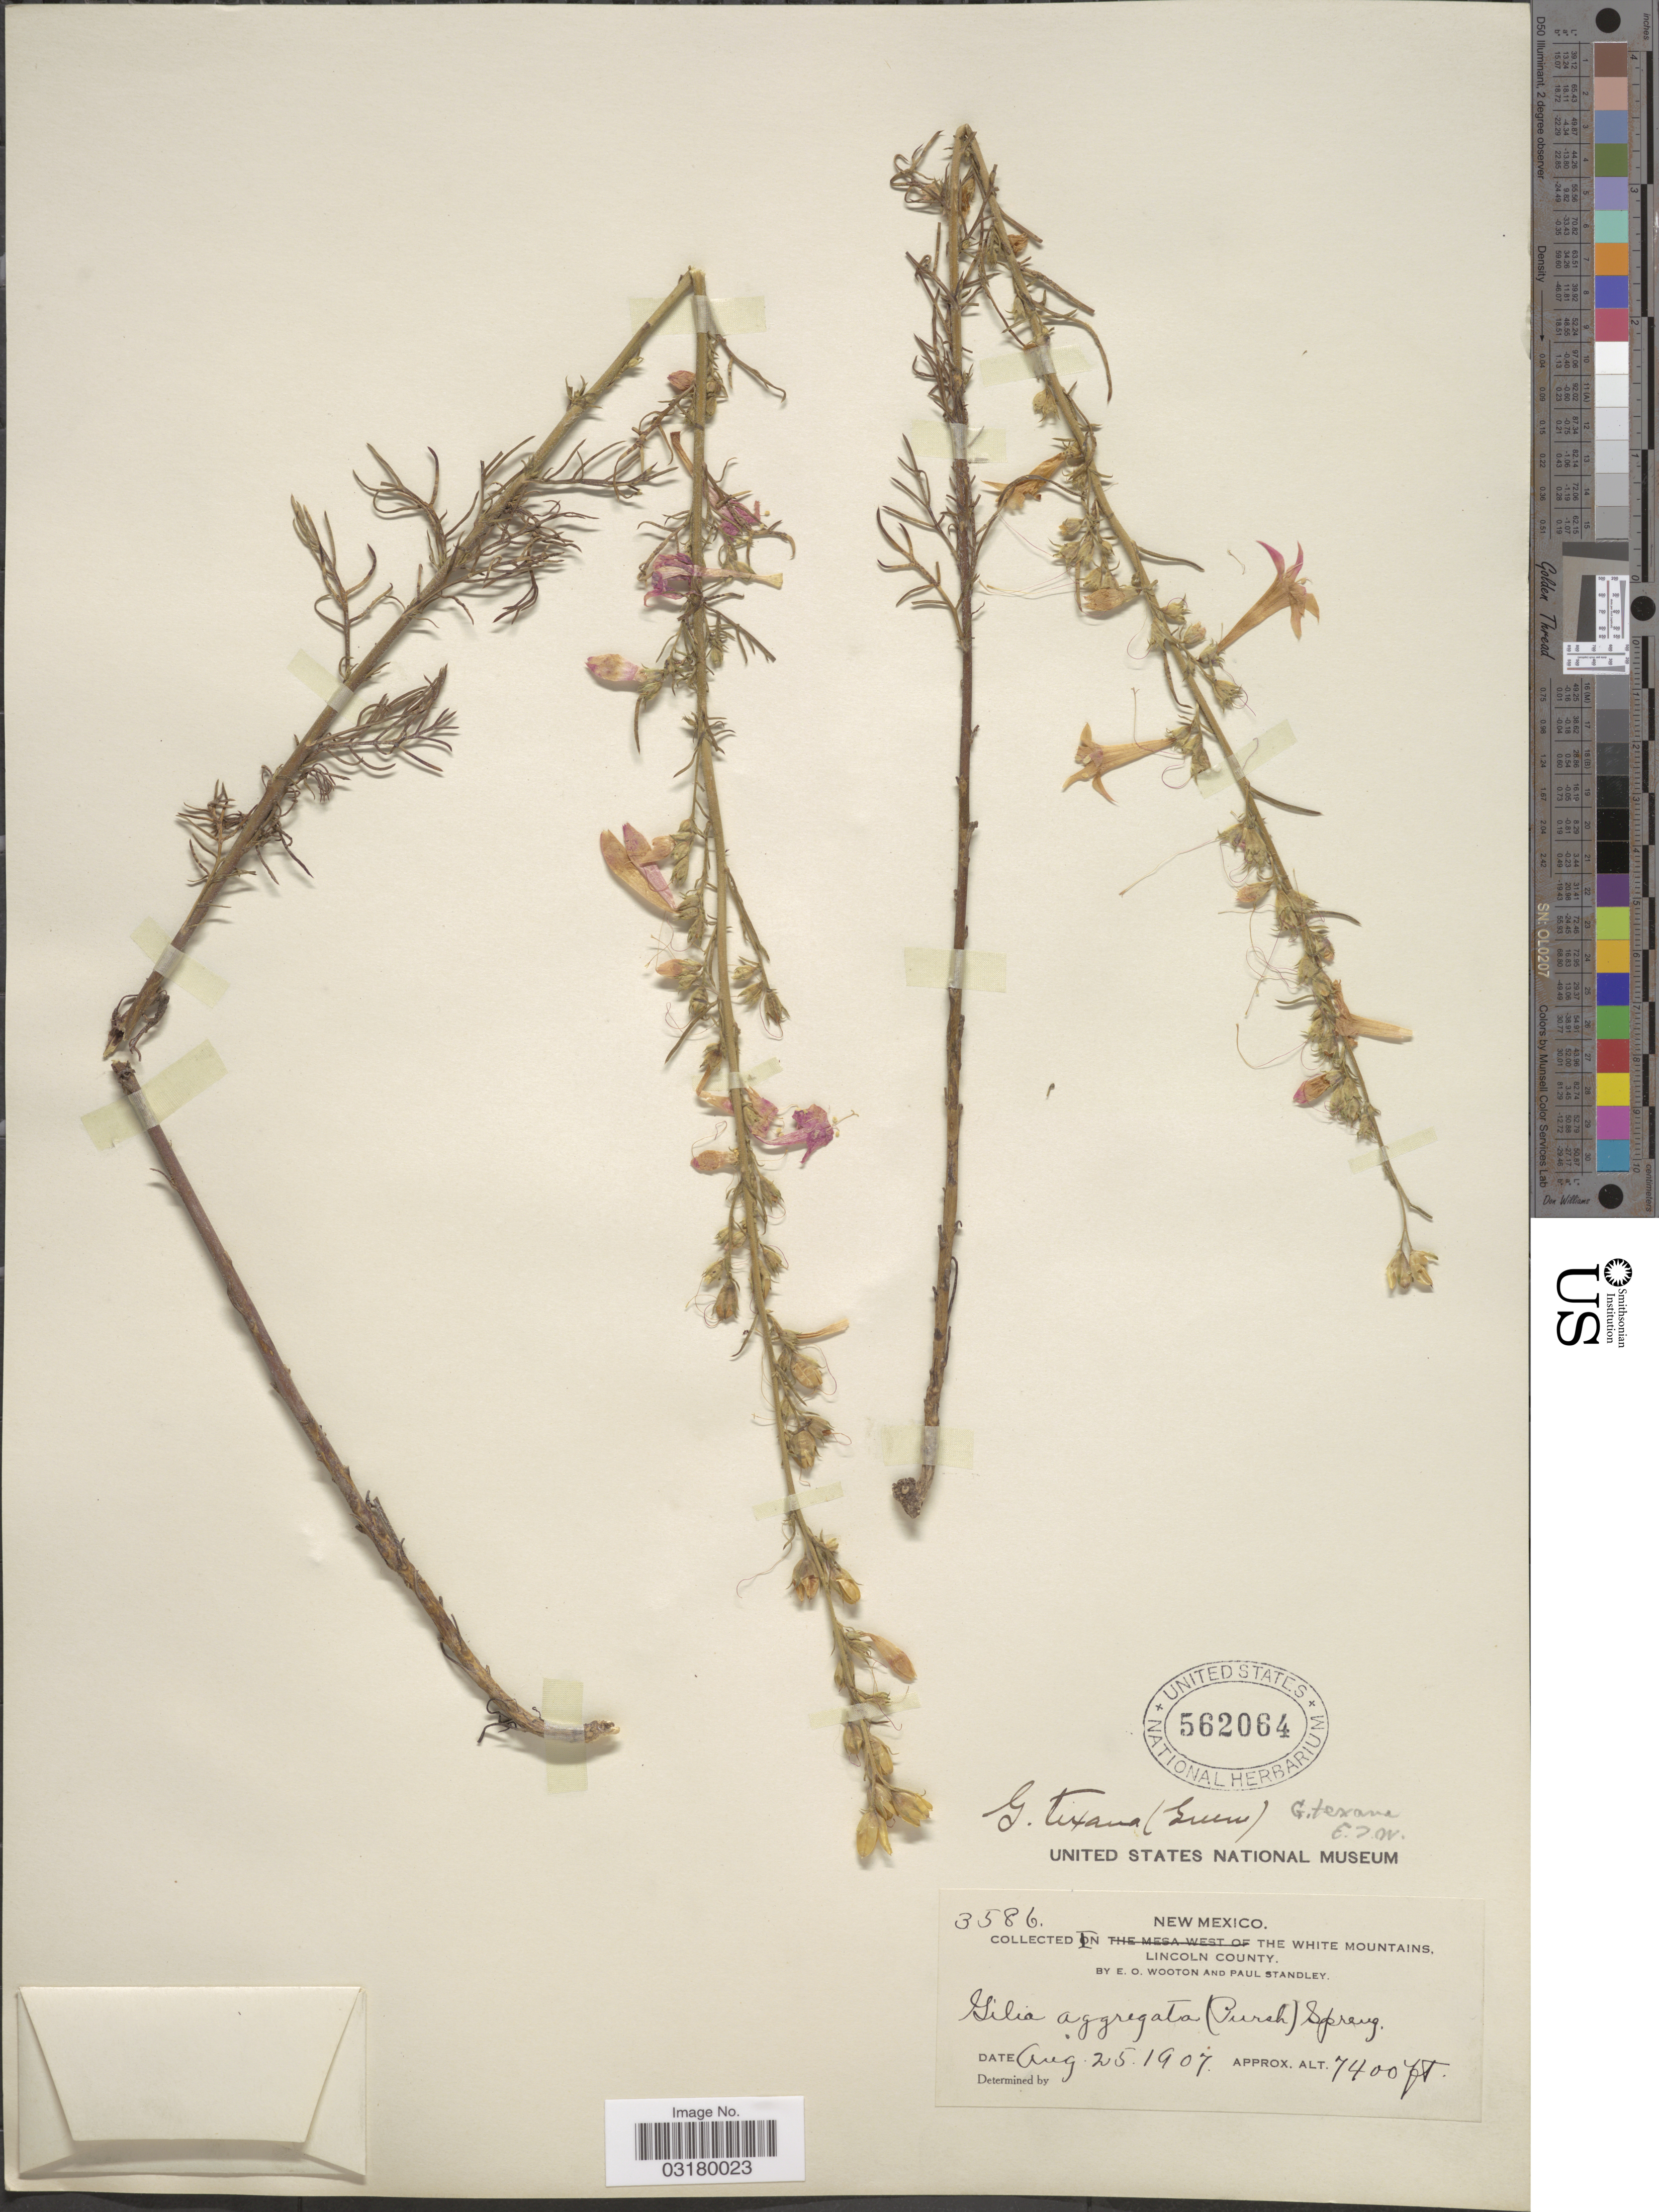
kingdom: Plantae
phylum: Tracheophyta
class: Magnoliopsida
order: Ericales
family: Polemoniaceae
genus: Ipomopsis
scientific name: Ipomopsis aggregata subsp. formosissima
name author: (Greene) Wherry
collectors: E. O. Wooton & P. C. Standley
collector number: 3586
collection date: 1907-08-25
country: United States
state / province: New Mexico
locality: Collected in The White Mountains, Lincoln County.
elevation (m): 2256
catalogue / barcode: US 562064